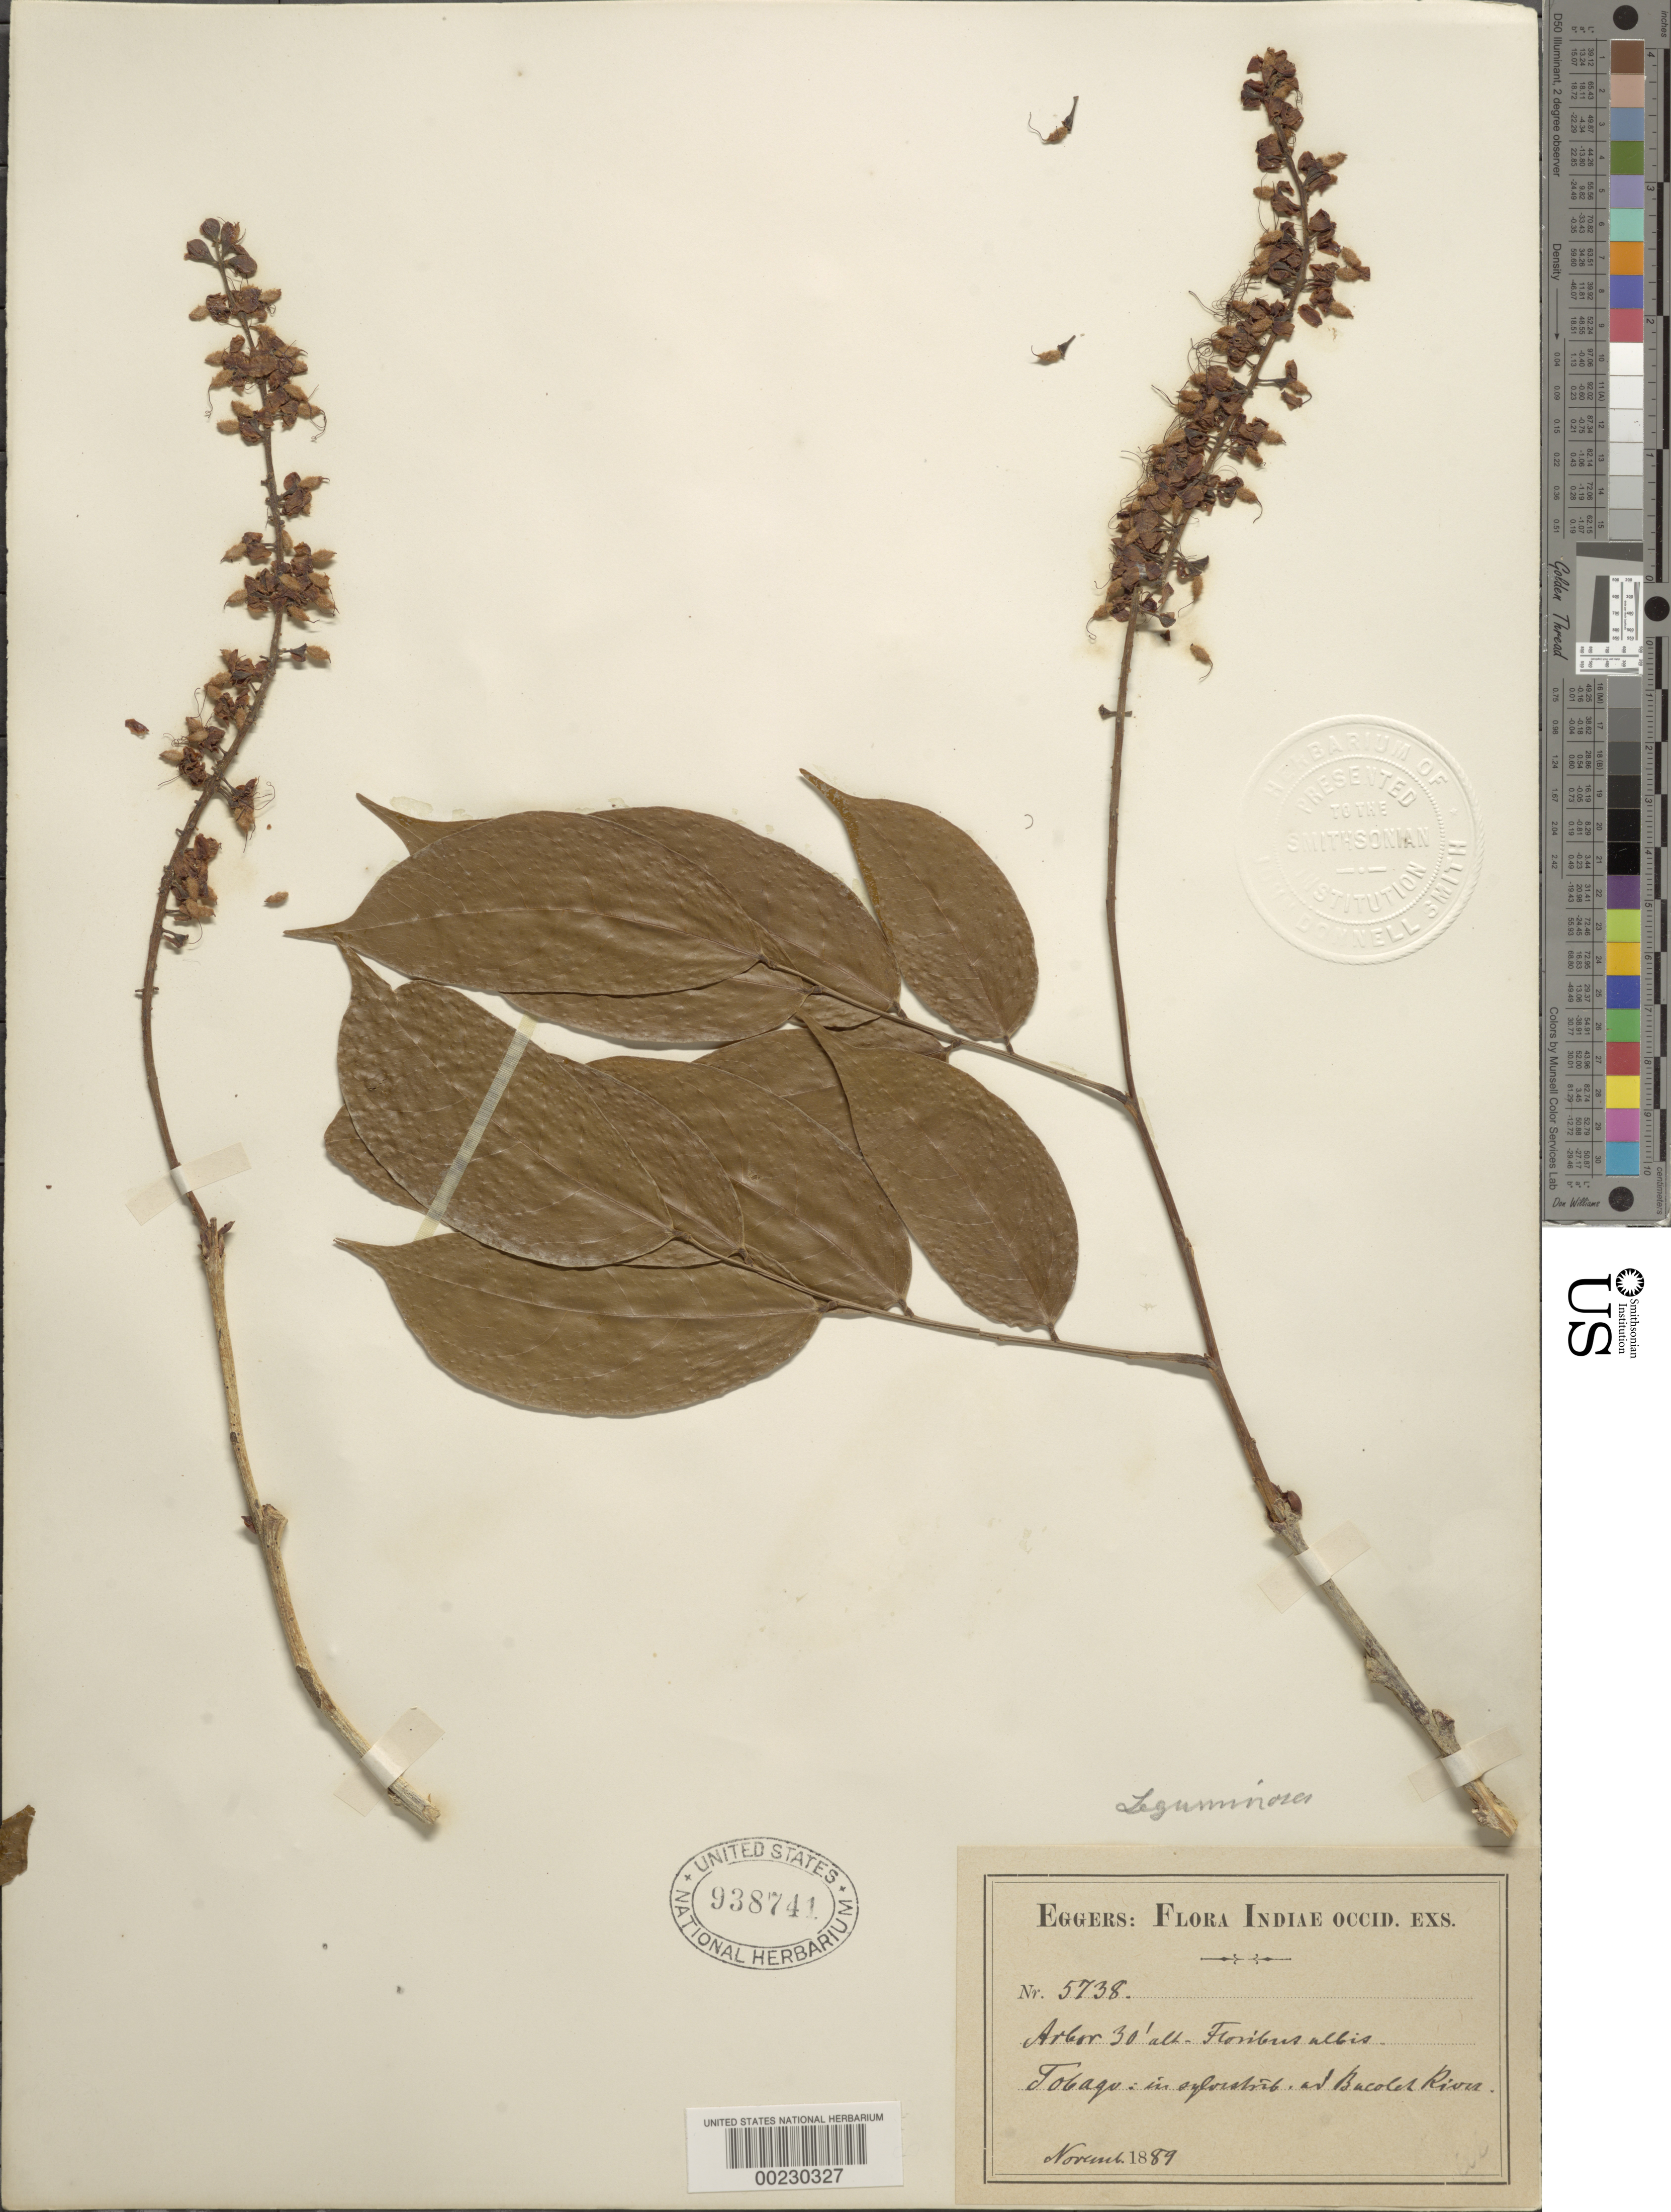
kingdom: Plantae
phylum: Tracheophyta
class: Magnoliopsida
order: Fabales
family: Fabaceae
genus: Crudia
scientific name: Crudia sp.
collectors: H. F. A. von Eggers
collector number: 5738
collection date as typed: Nov 1889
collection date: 1889-11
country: Trinidad and Tobago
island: Tobago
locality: Bucoleh river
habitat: In forest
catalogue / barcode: US 938741